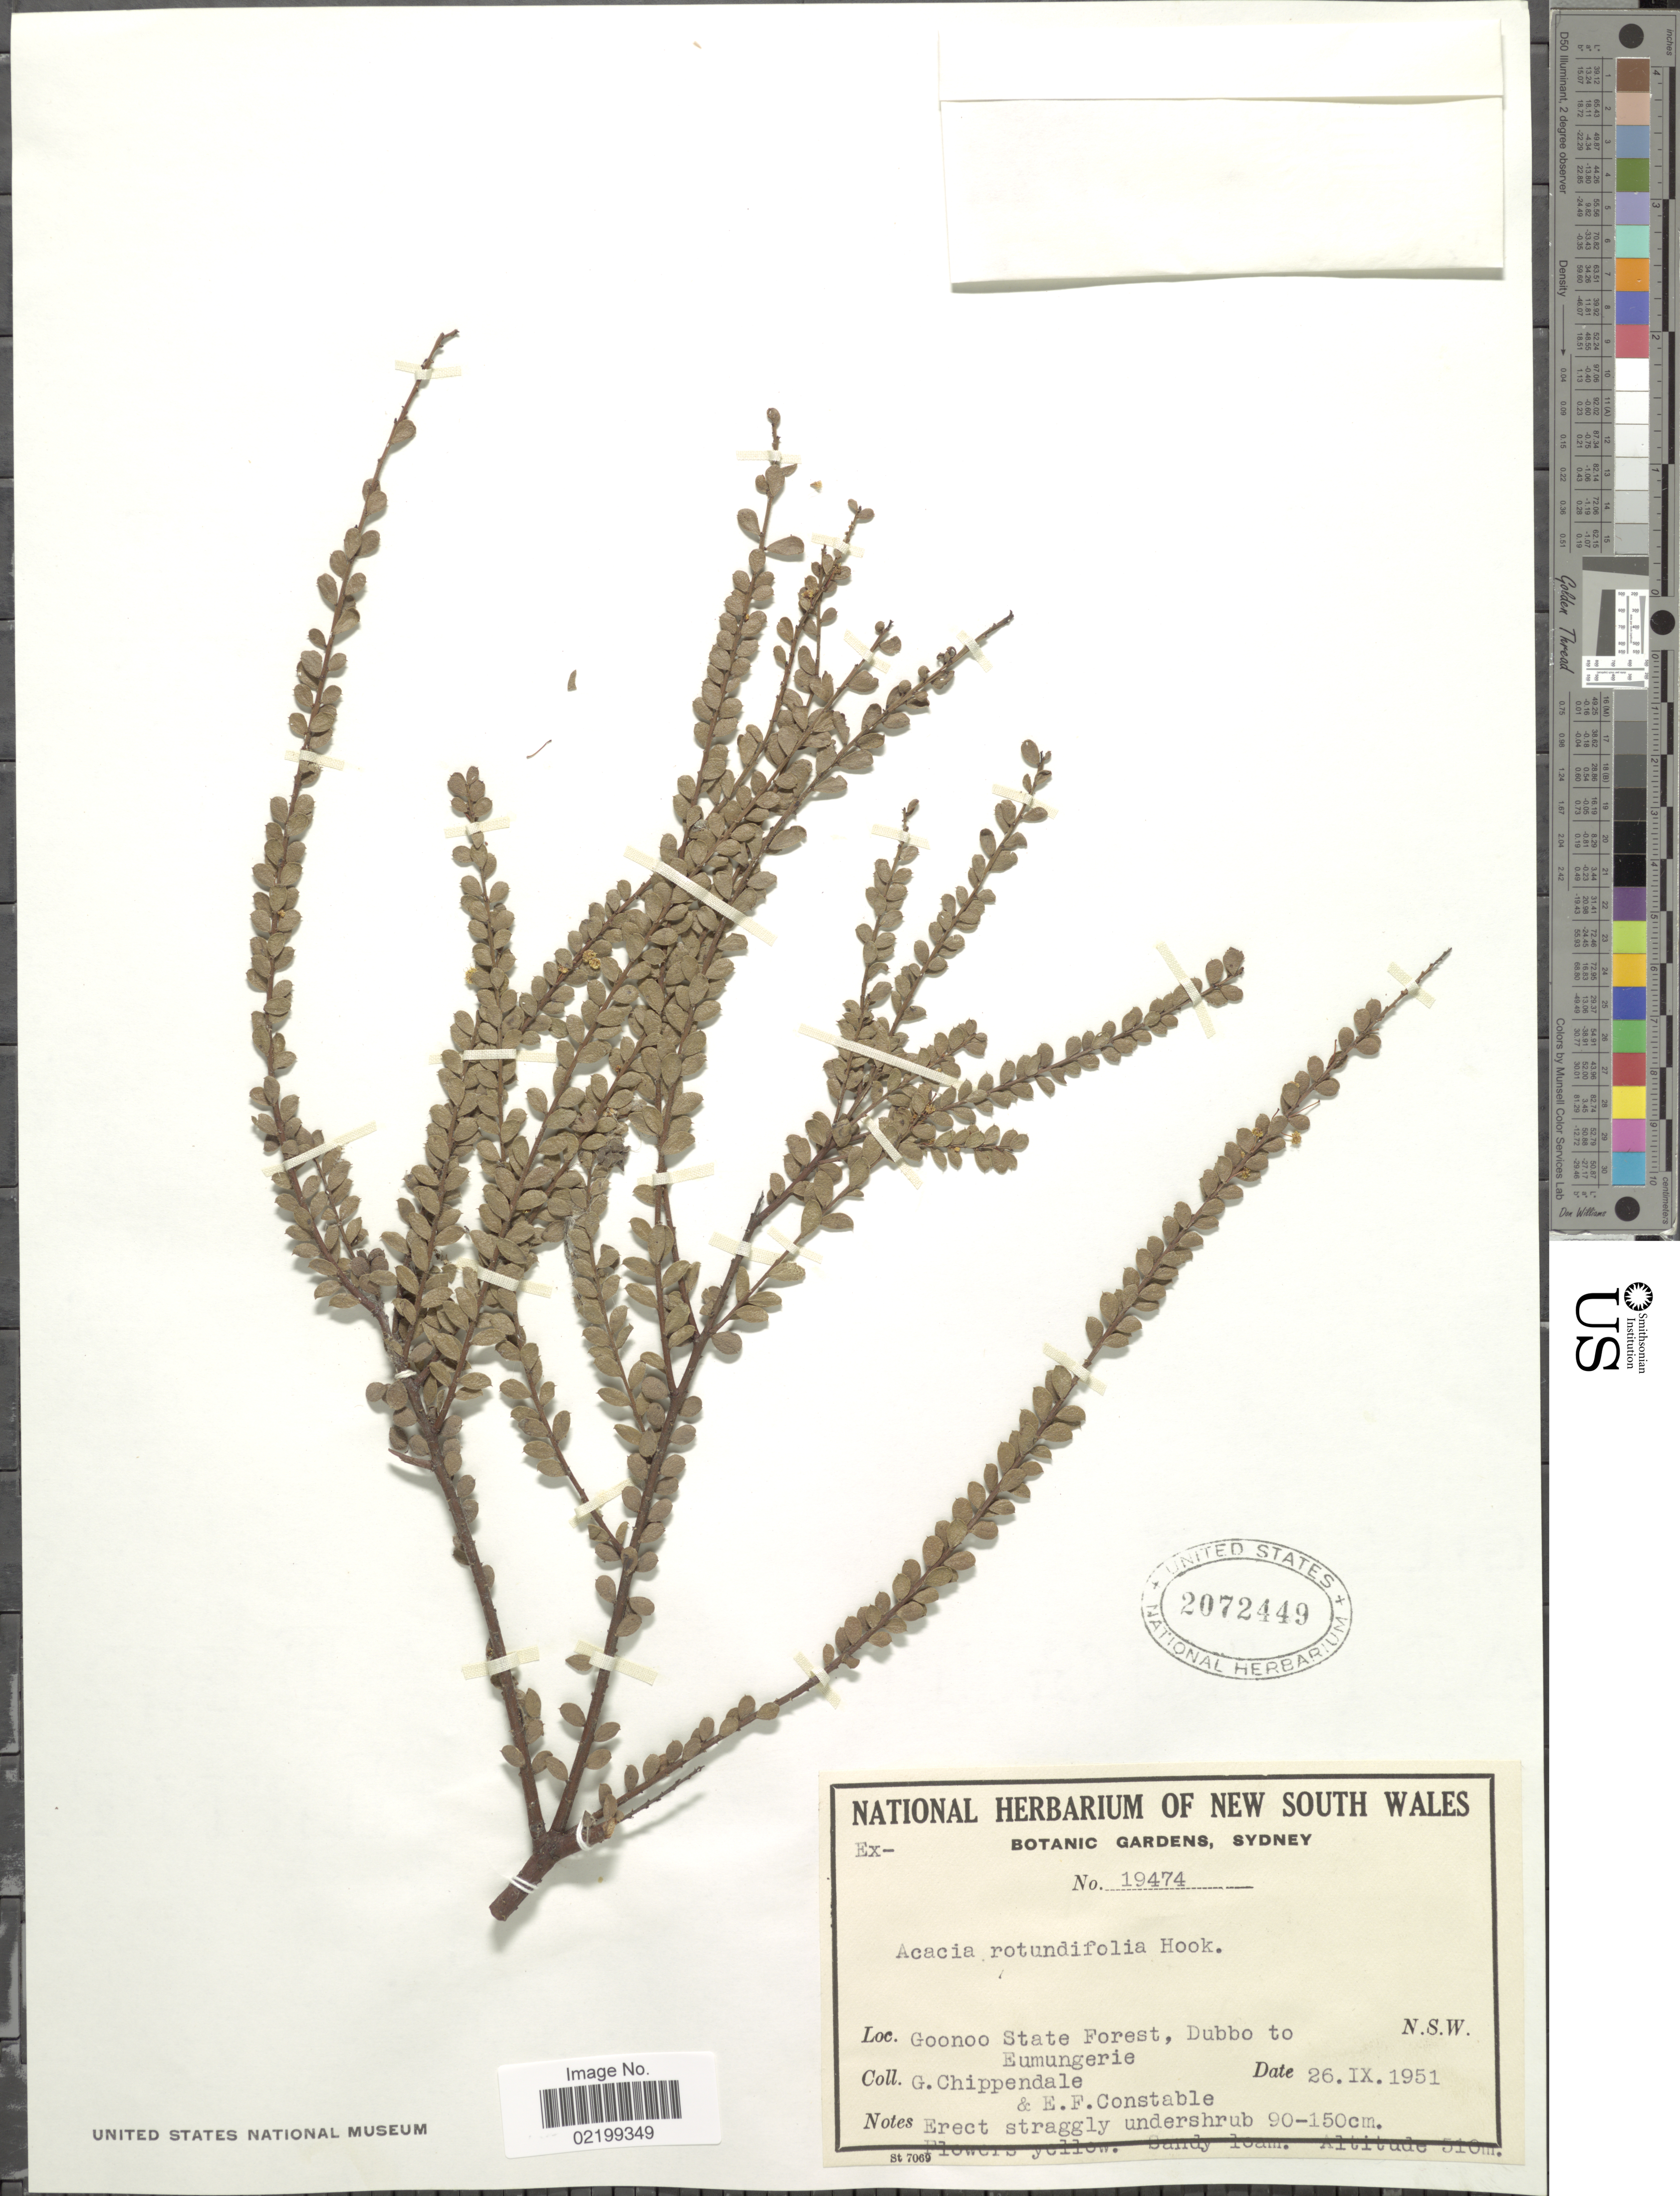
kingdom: Plantae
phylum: Tracheophyta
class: Magnoliopsida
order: Fabales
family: Fabaceae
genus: Acacia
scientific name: Acacia rotundifolia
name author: Hook.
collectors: G. Chippendale & E. F. Constable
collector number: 19474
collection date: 1951-09-26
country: Australia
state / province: New South Wales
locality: Goonoo State Forest, Dubbo to Eumungerie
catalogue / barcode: US 2072449